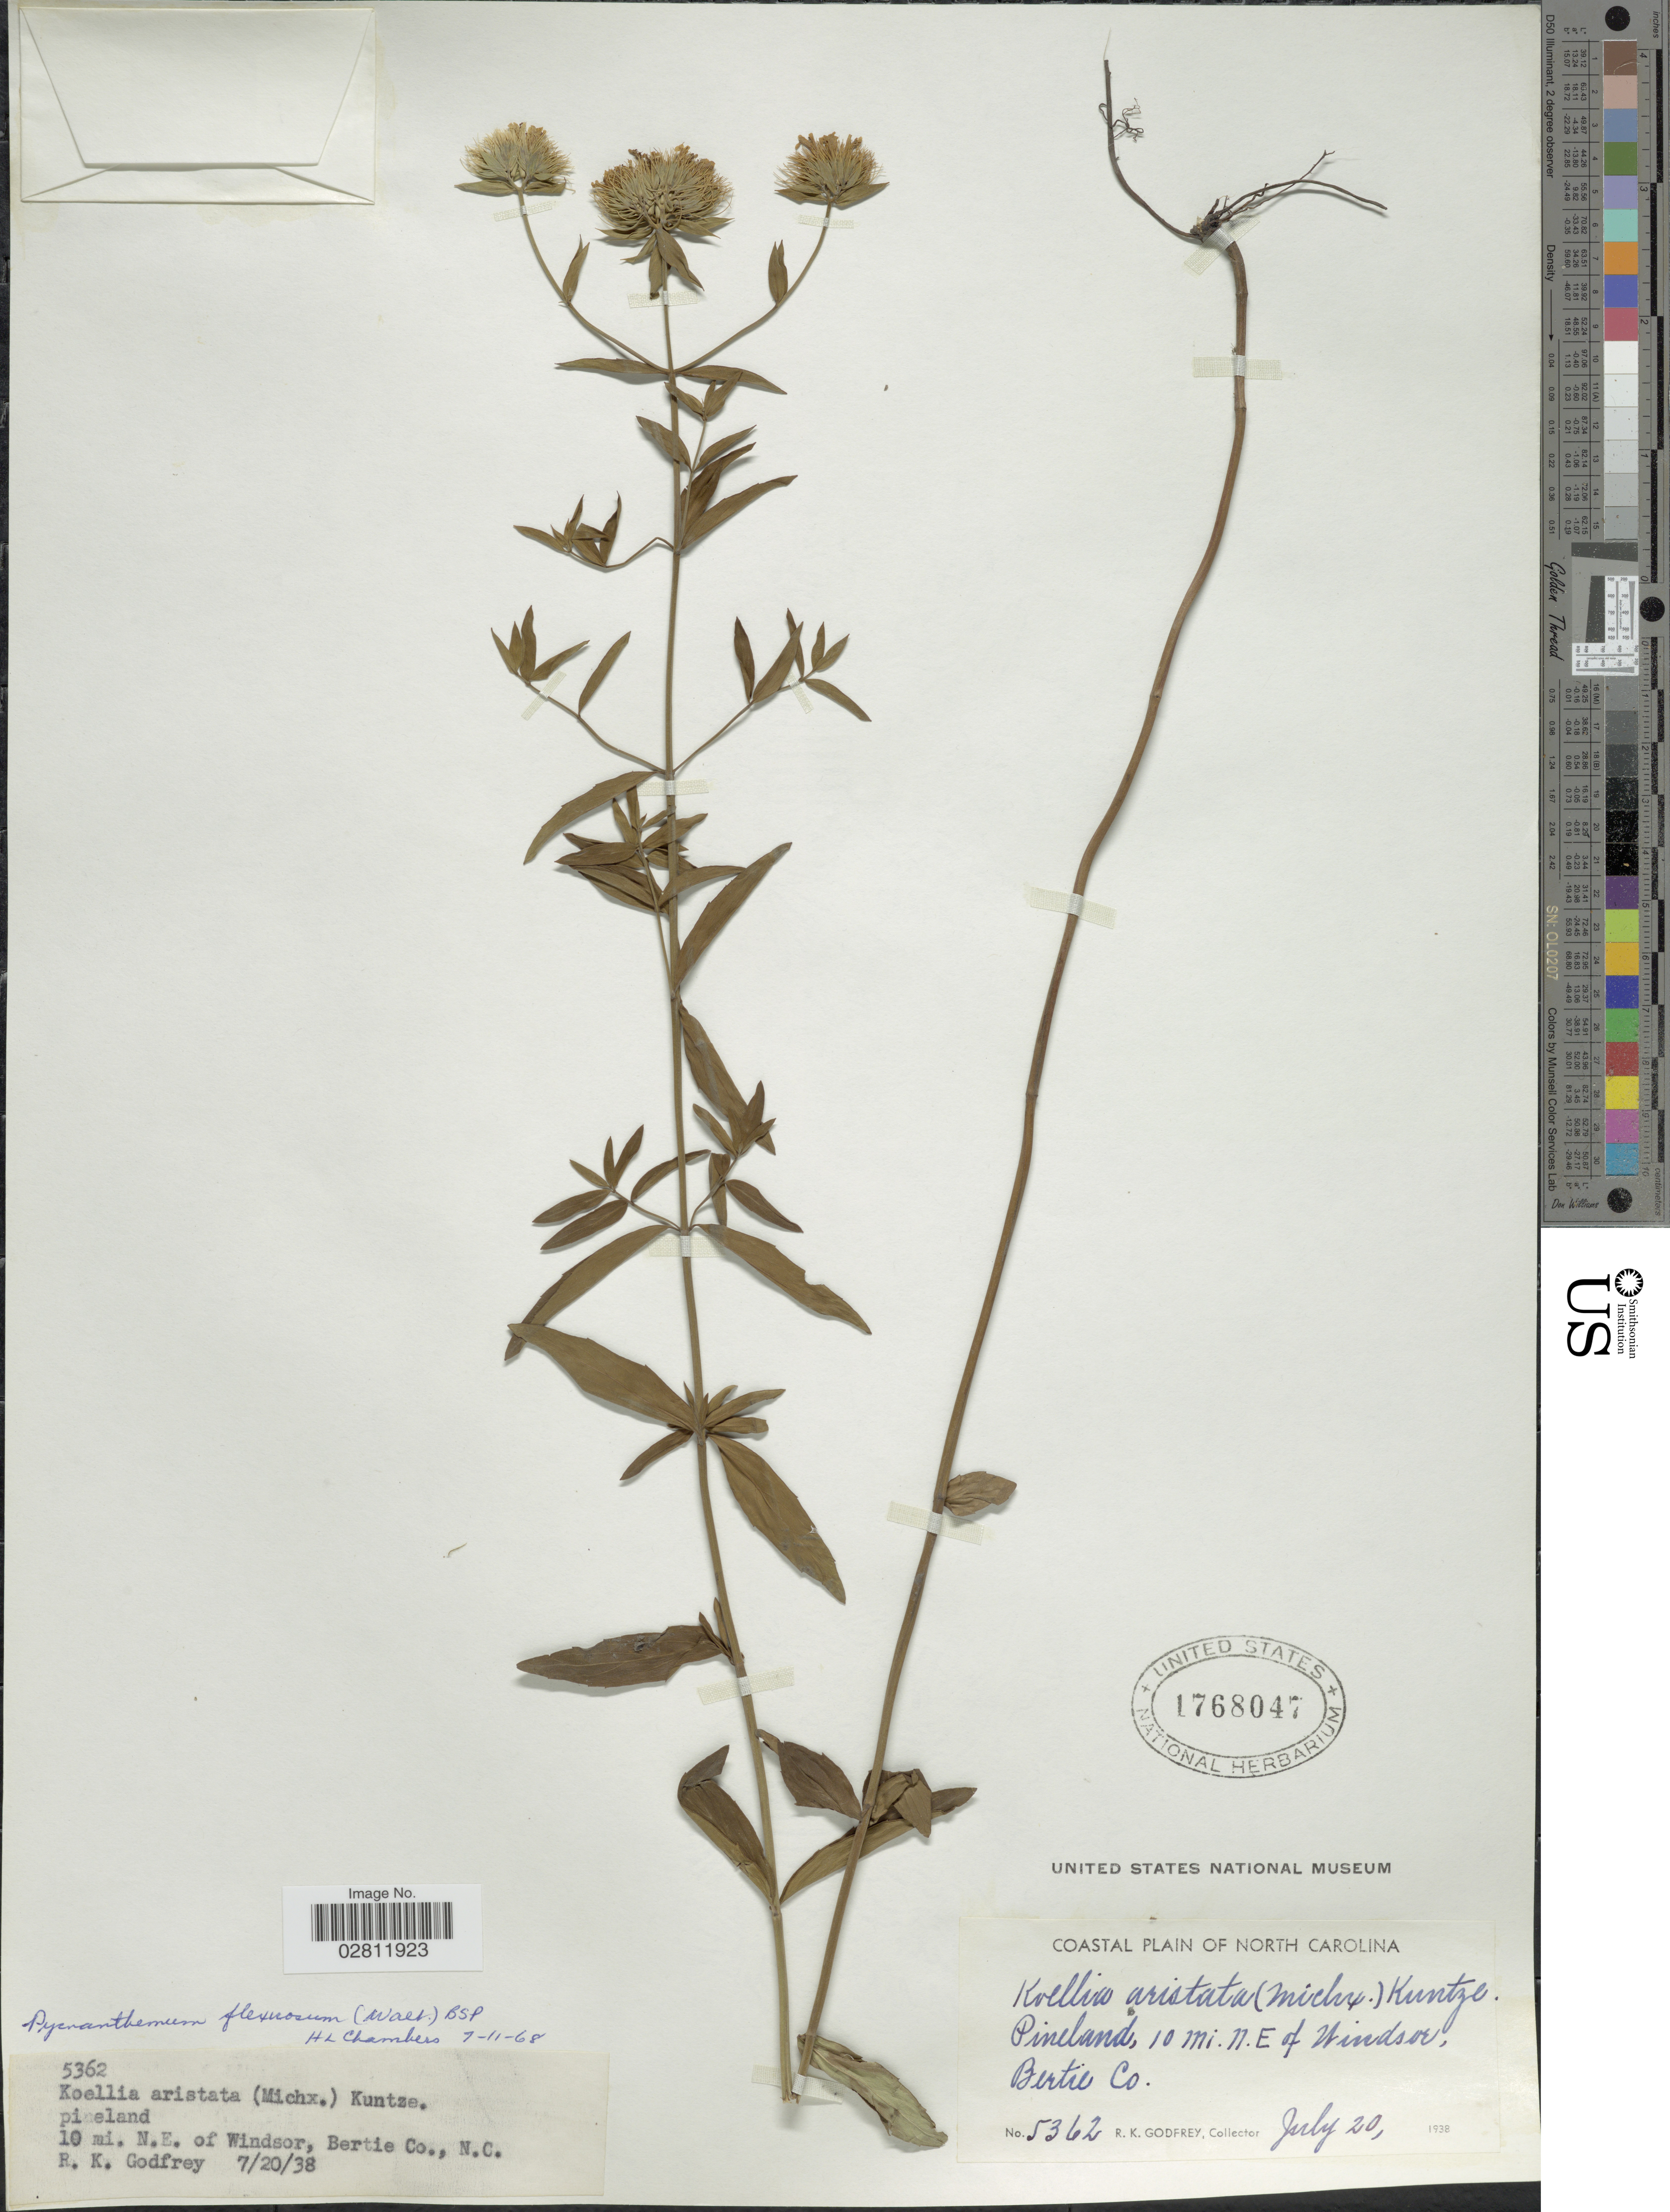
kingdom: Plantae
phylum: Tracheophyta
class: Magnoliopsida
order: Lamiales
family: Lamiaceae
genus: Pycnanthemum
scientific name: Pycnanthemum flexuosum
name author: (Walter) Britton, Stearns & Poggenb.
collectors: R. K. Godfrey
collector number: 5362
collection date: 1938-07-20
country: United States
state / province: North Carolina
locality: Coastal plain of North Carolina. 10 mi. N.E. of Windsor, Bertie Co.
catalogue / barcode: US 1768047